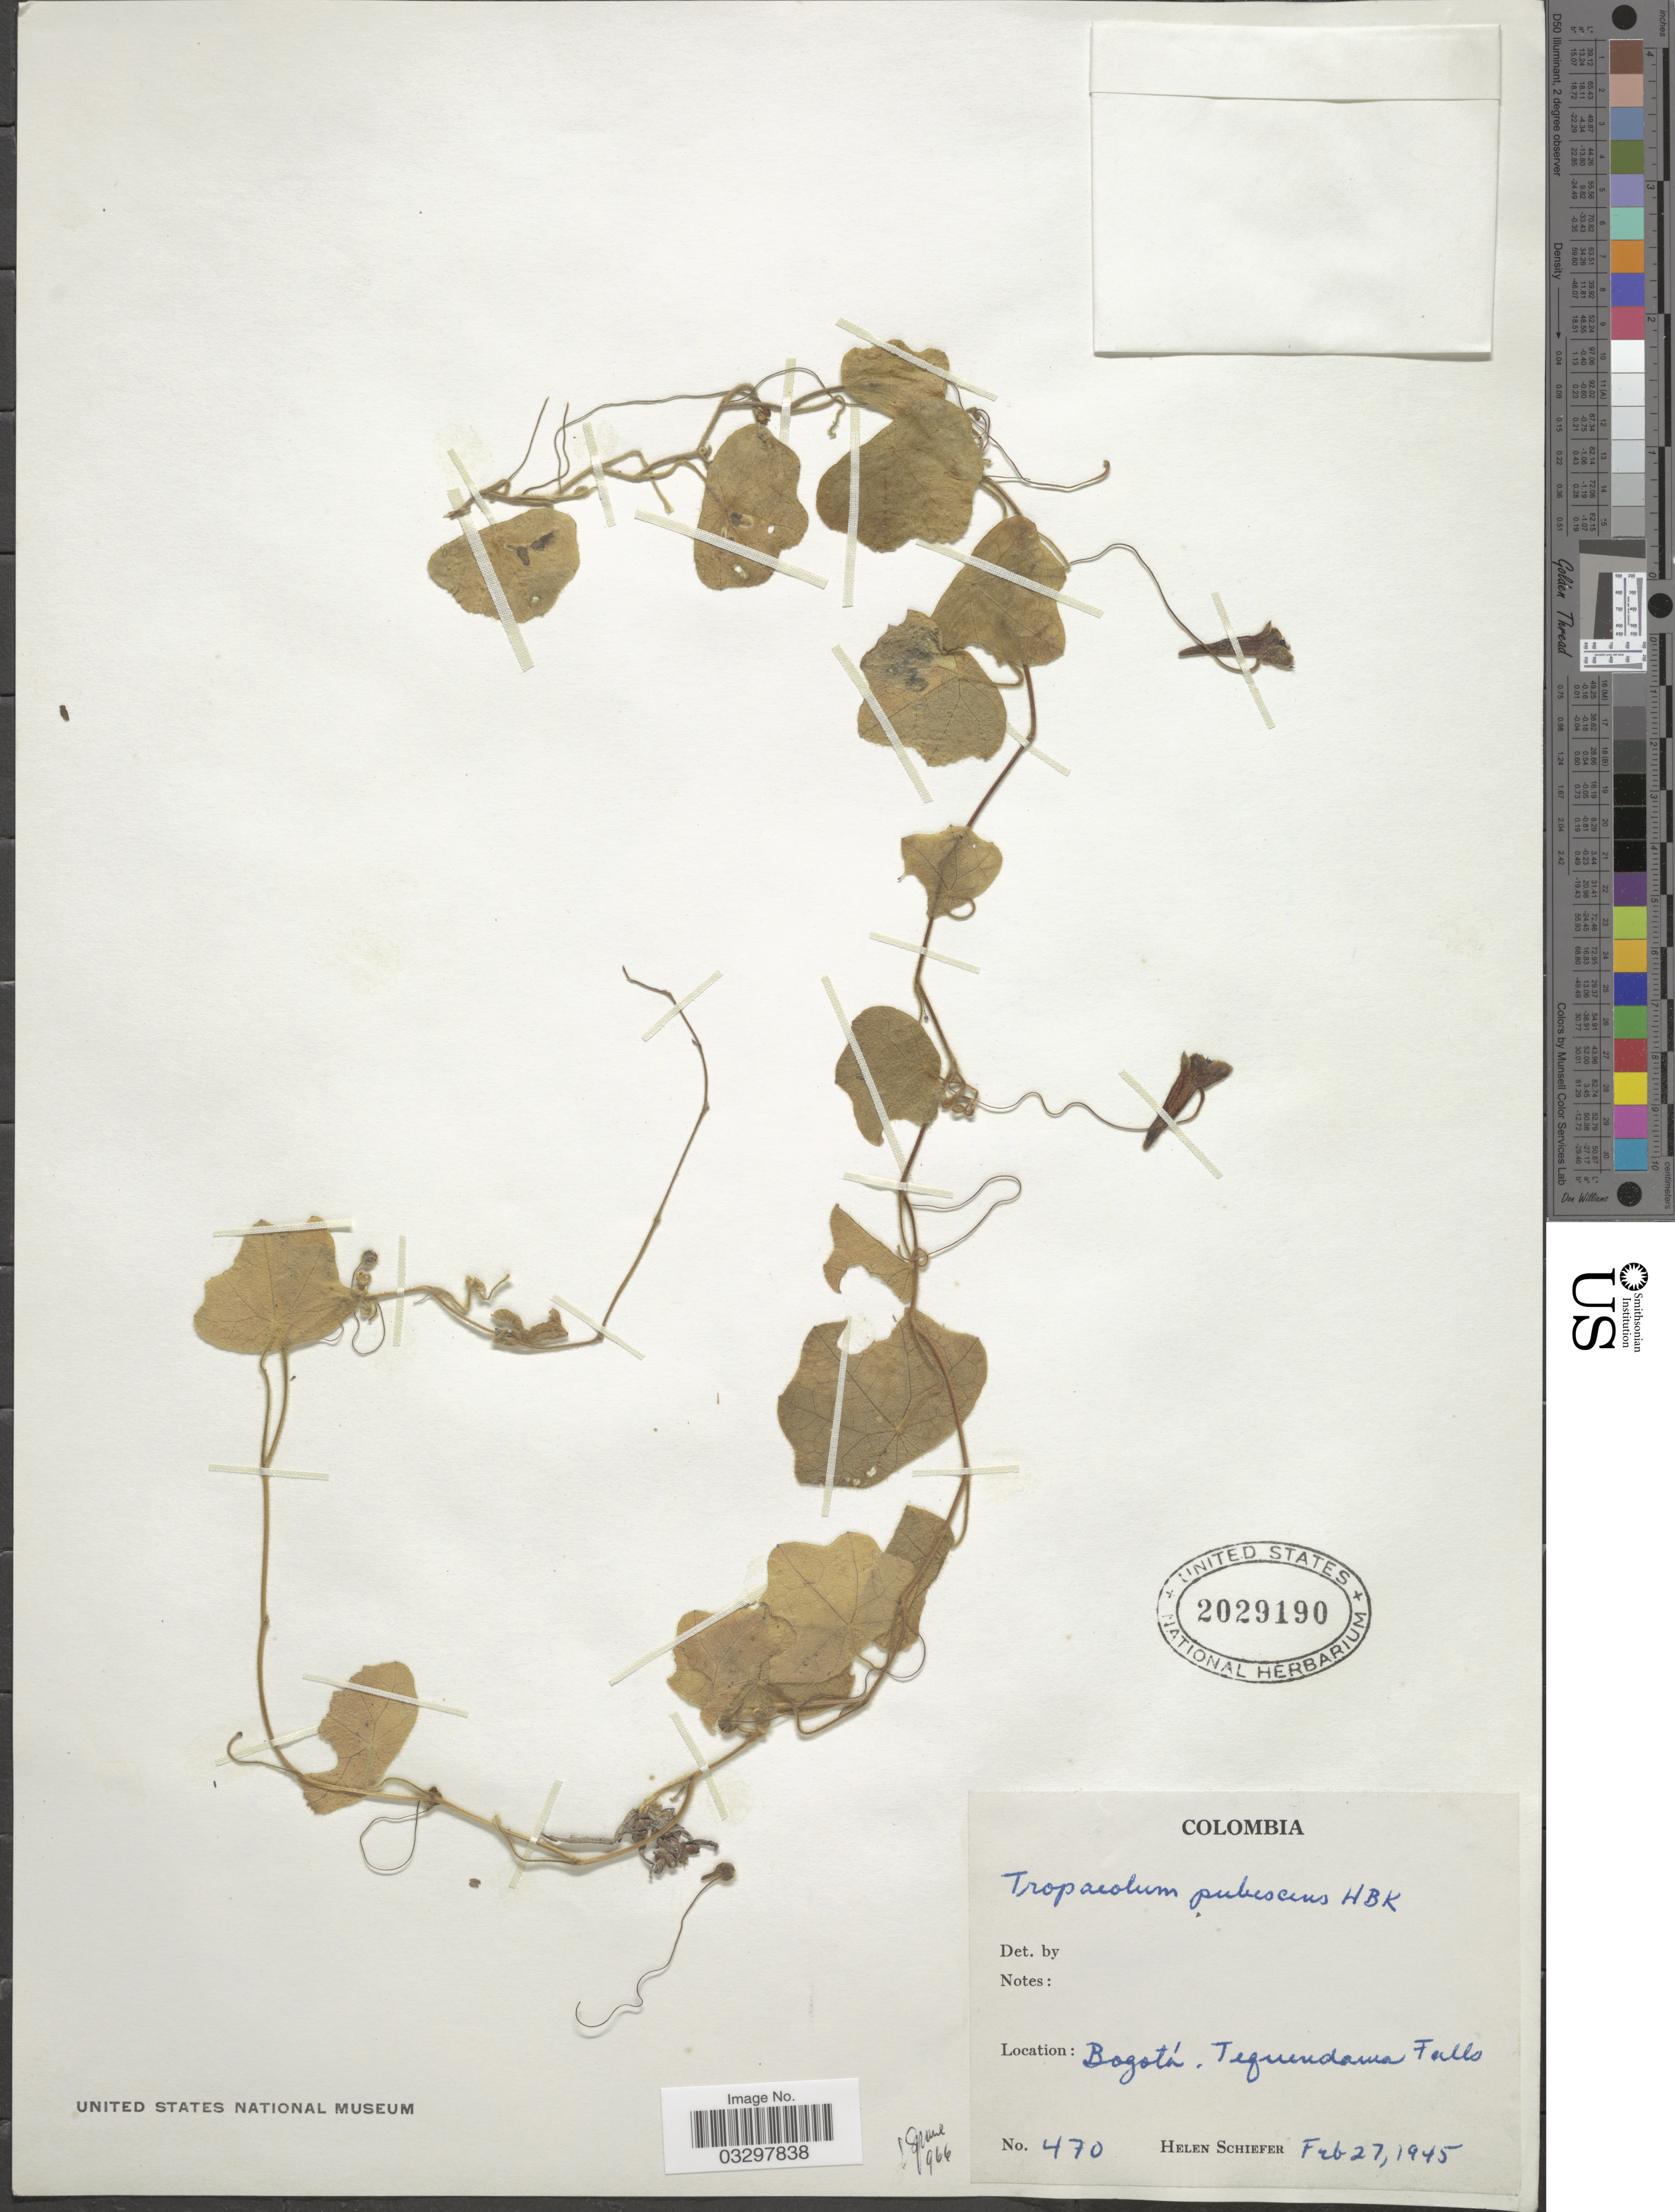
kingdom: Plantae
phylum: Tracheophyta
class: Magnoliopsida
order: Brassicales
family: Tropaeolaceae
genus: Tropaeolum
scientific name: Tropaeolum pubescens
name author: Kunth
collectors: H. Schiefer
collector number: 470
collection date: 1945-02-27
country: Colombia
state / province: Bogota D.C.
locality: Bogotá, Tequendama Falls.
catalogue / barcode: US 2029190